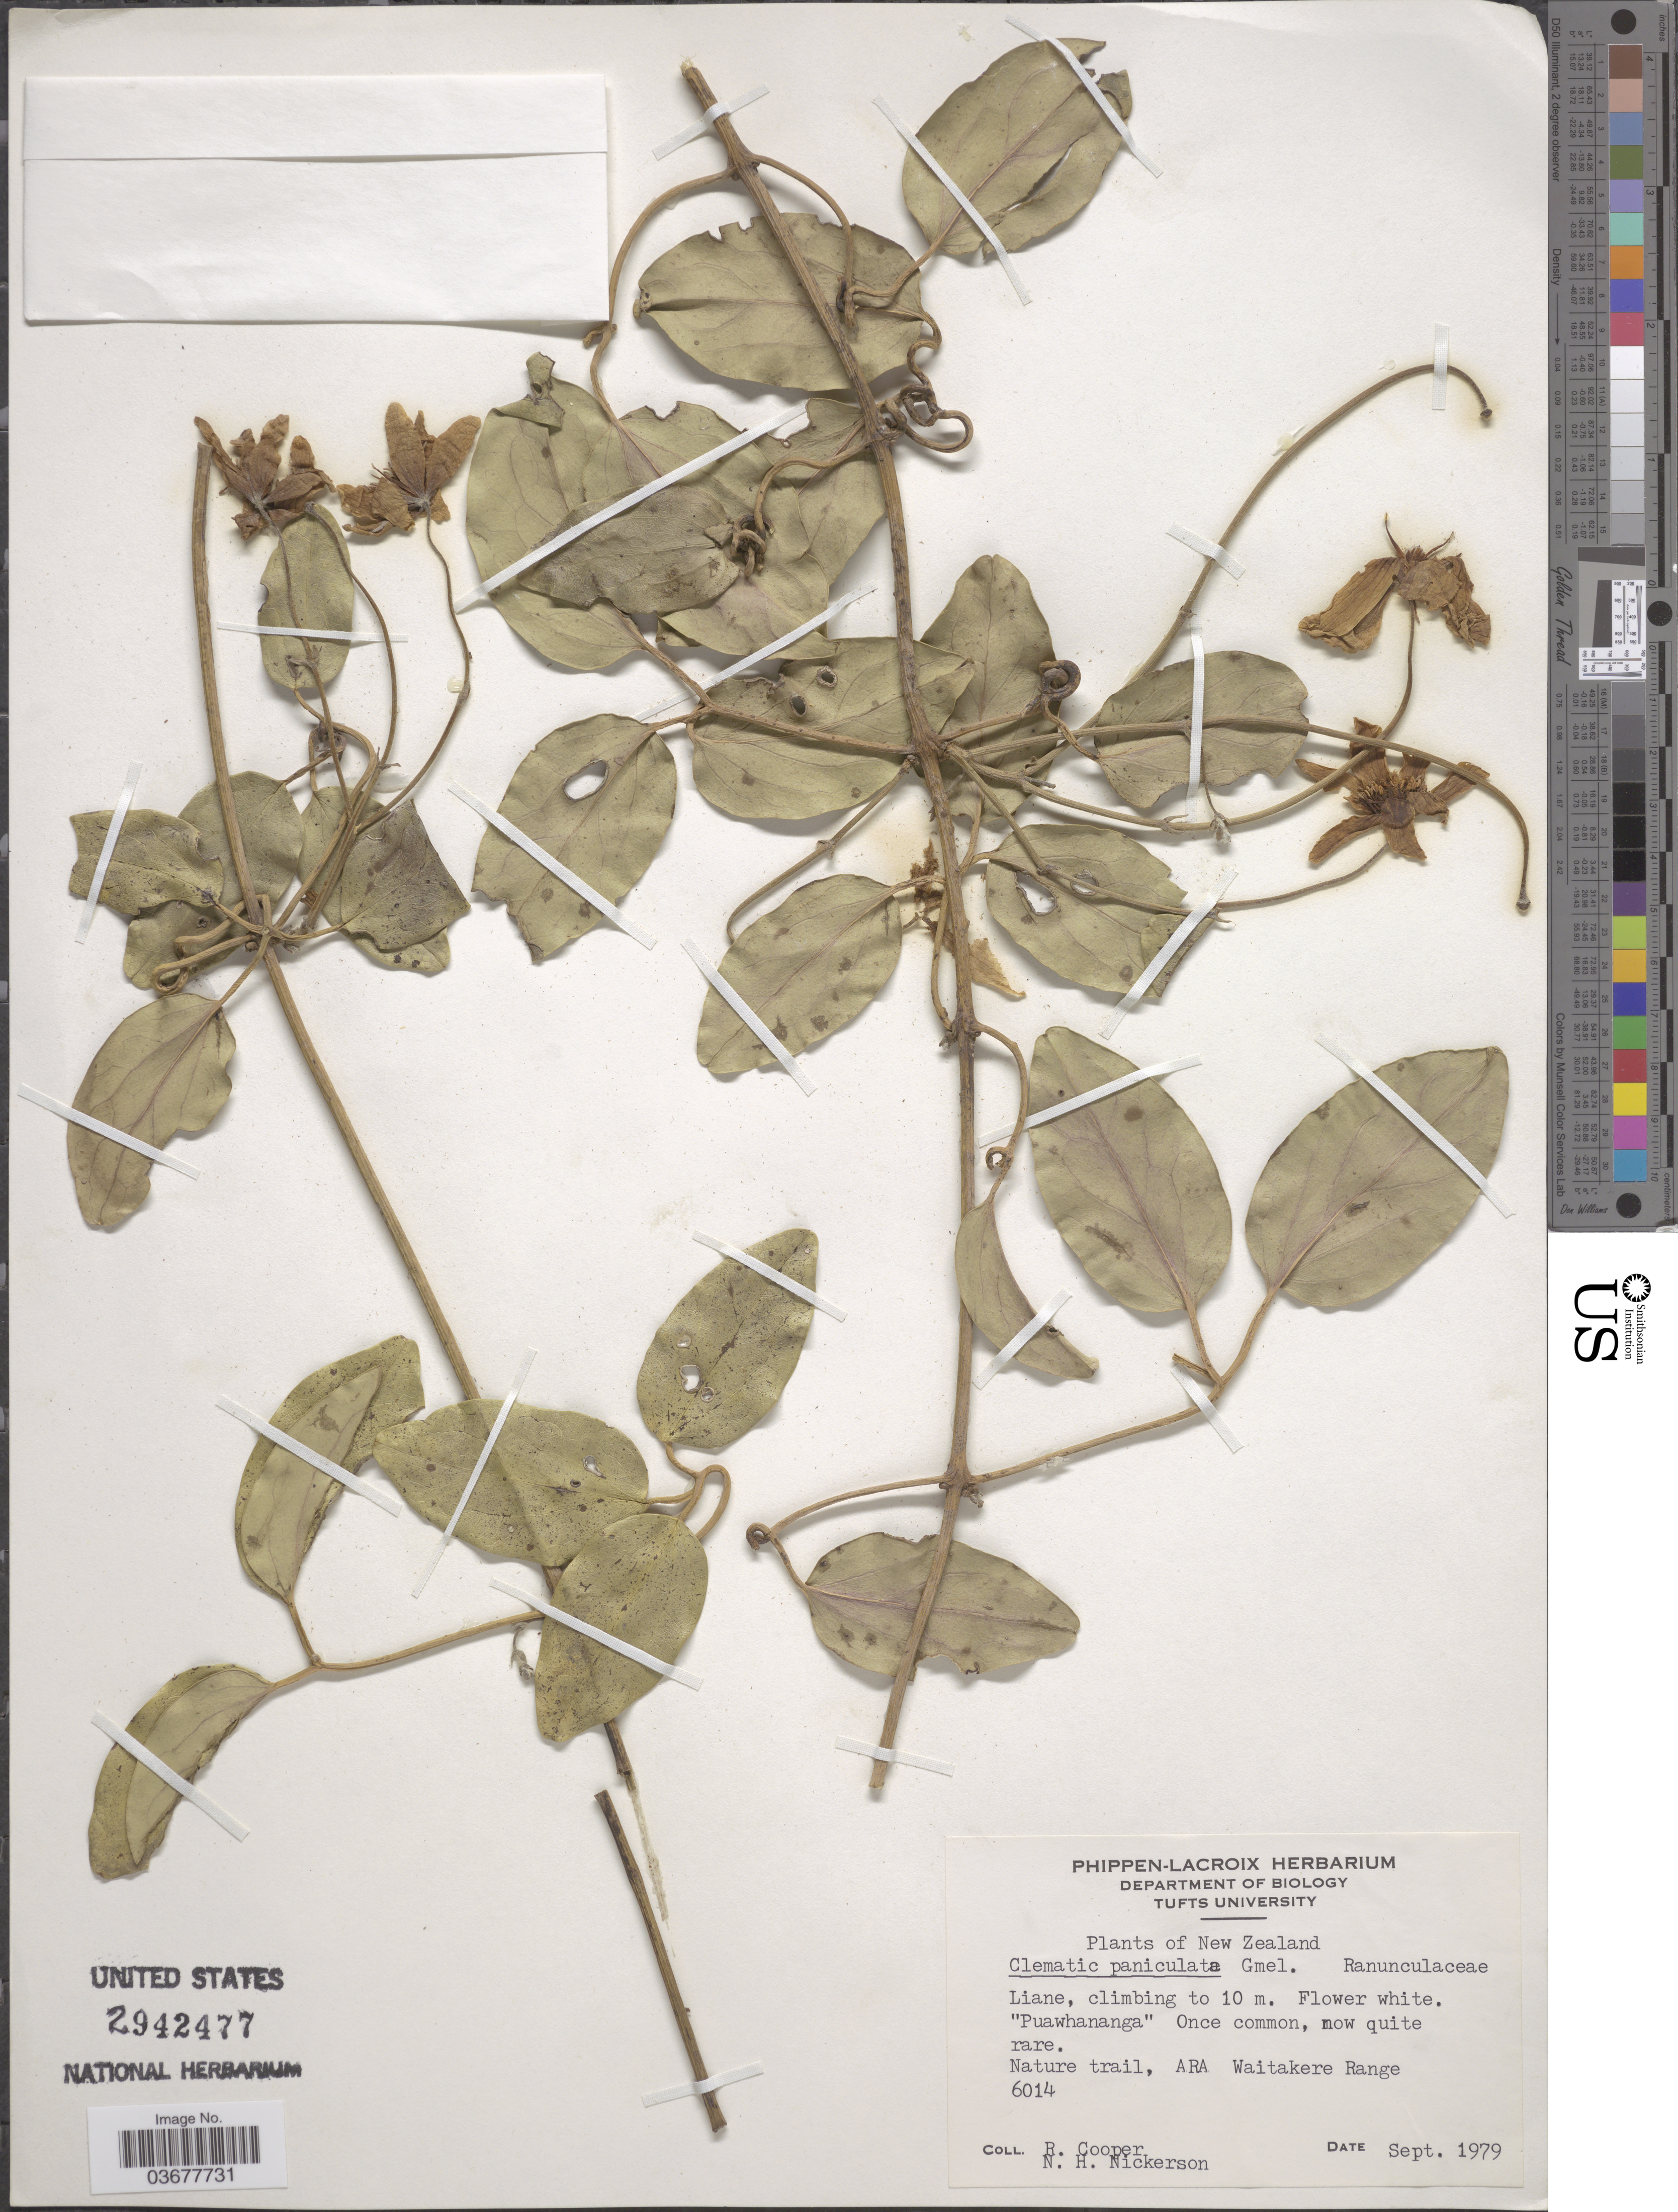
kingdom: Plantae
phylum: Tracheophyta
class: Magnoliopsida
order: Ranunculales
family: Ranunculaceae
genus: Clematis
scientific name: Clematis paniculata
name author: J.F. Gmel.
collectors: R. Cooper & N. Nickerson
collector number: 6014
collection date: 1979-09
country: New Zealand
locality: Nature trail, ARA Waitakere Range.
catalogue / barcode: US 2942477